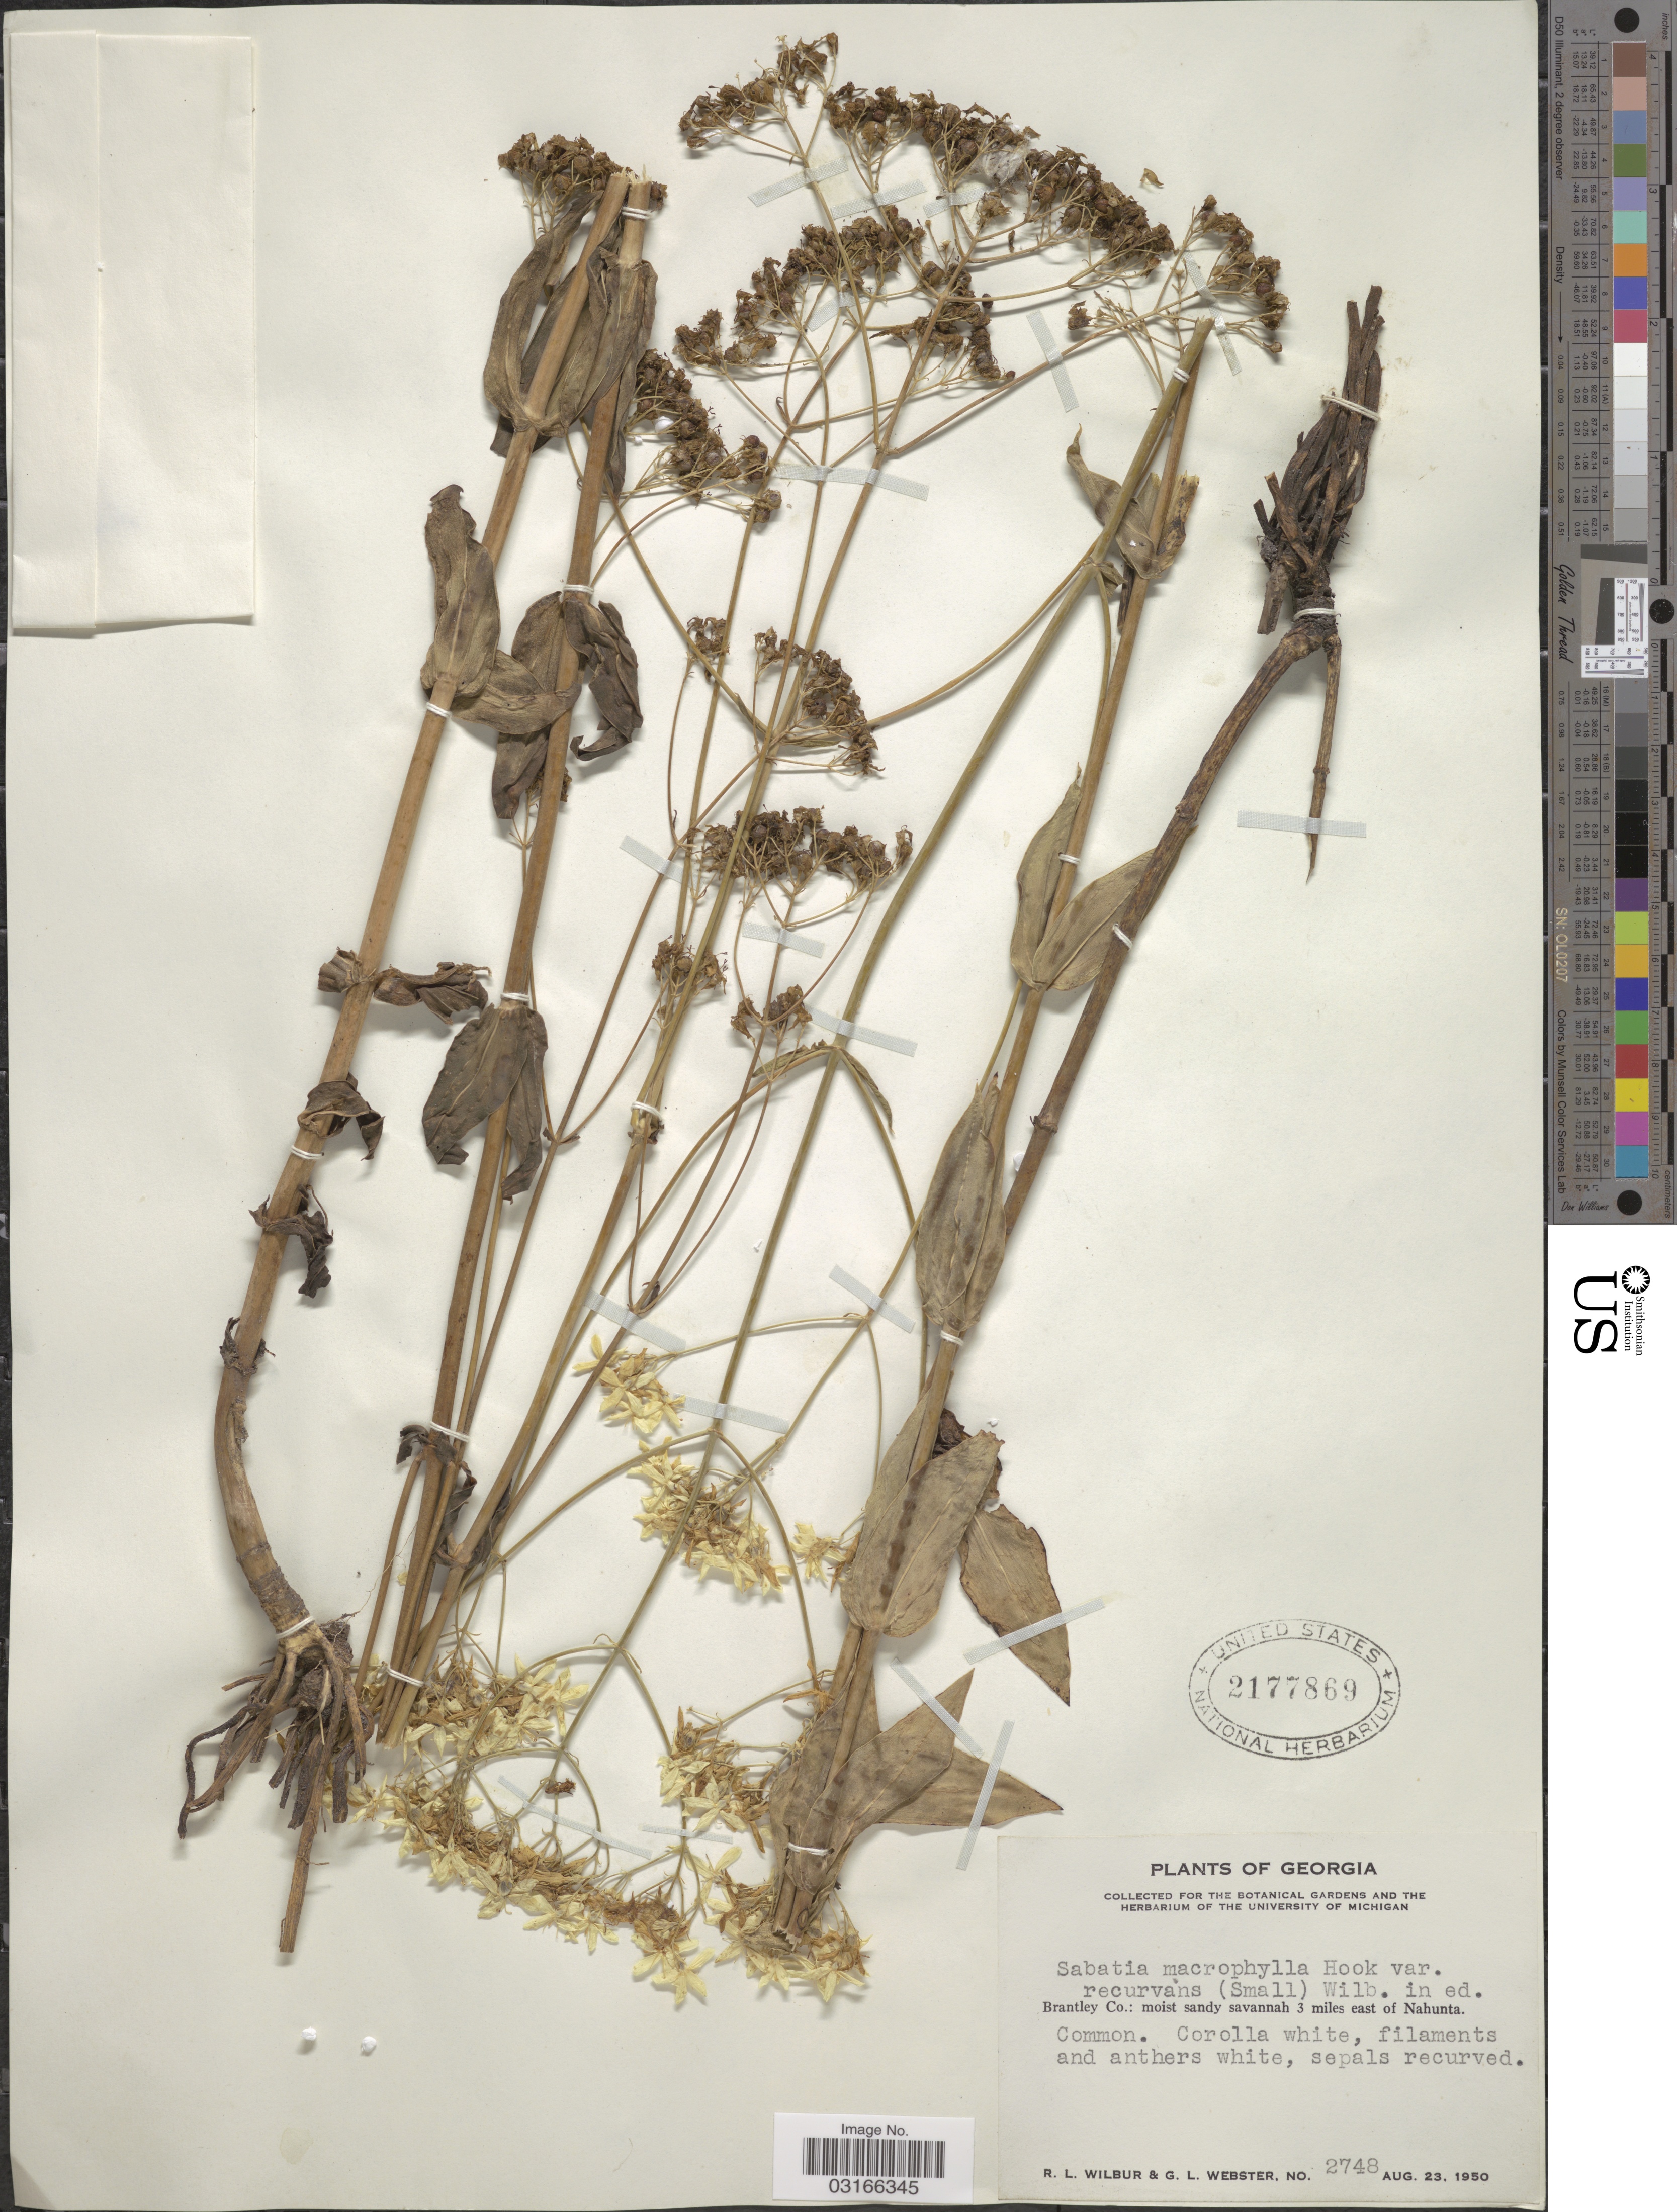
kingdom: Plantae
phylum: Tracheophyta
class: Magnoliopsida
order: Gentianales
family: Gentianaceae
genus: Sabatia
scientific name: Sabatia campestris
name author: Nutt.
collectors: R. L. Wilbur & G. L. Webster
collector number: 2748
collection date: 1950-08-23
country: United States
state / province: Georgia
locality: Brantley Co.: moist sandy savannah 3 miles east of Nahunta.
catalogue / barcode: US 2177869